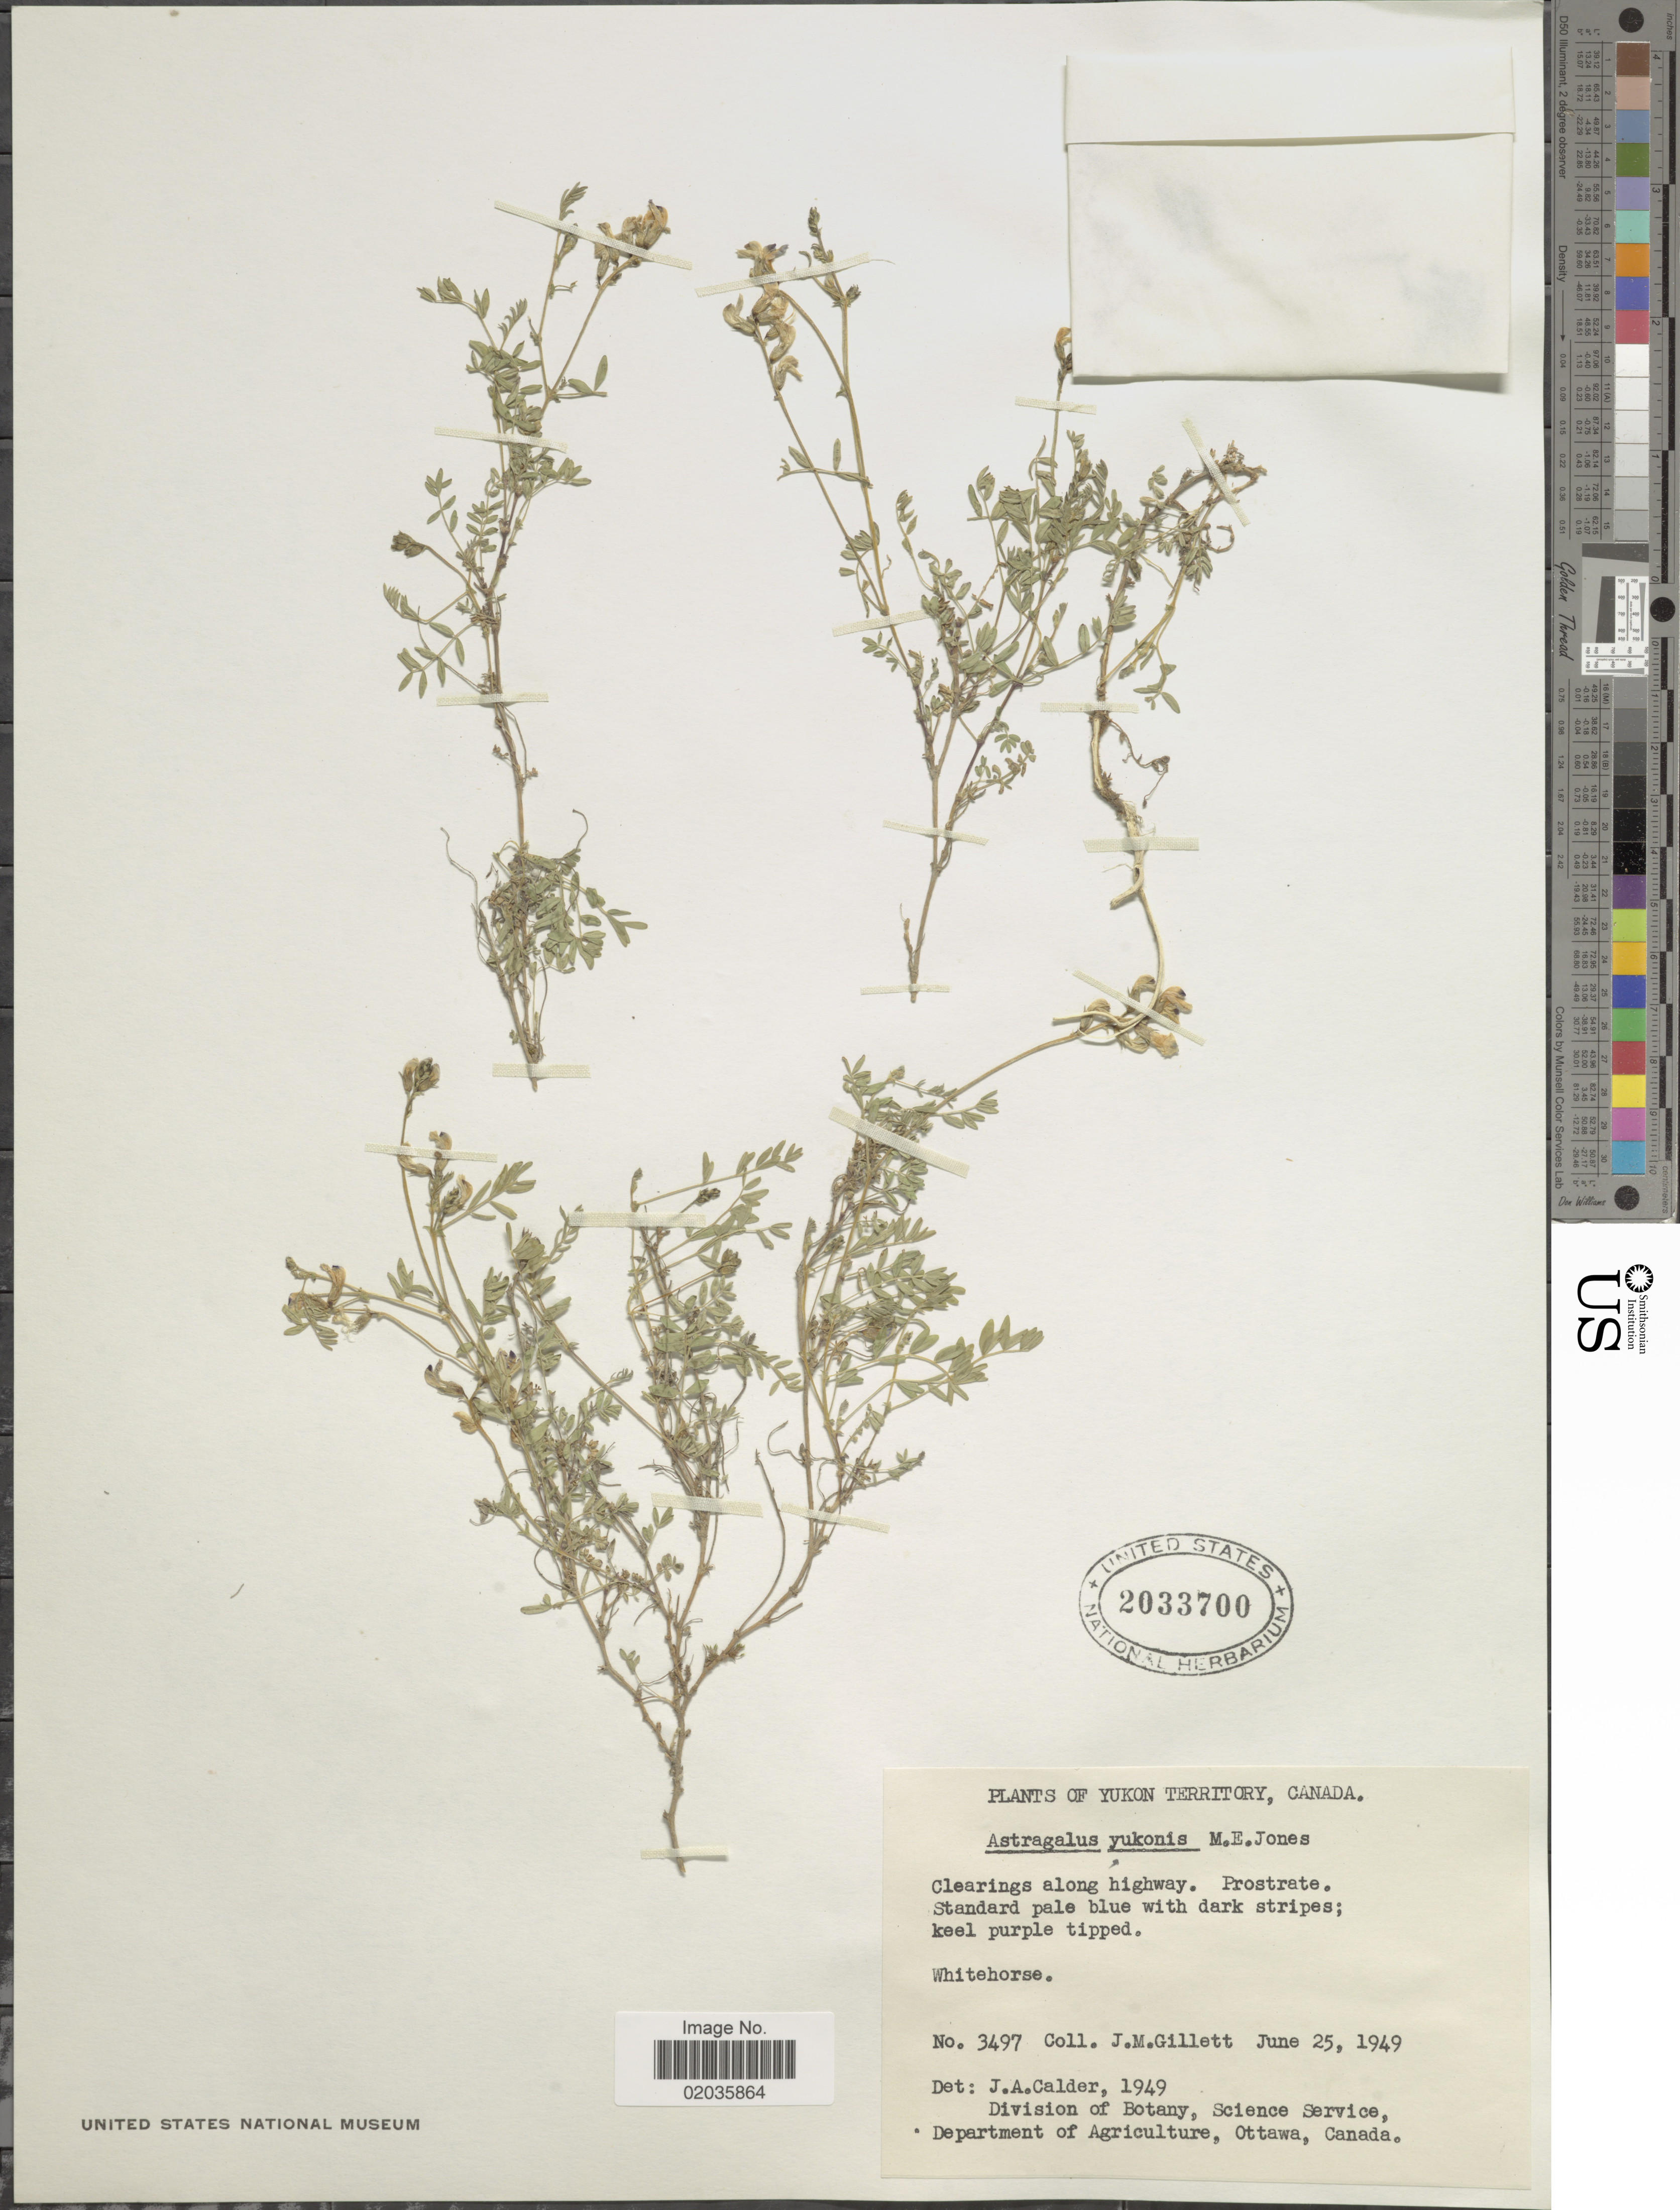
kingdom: Plantae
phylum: Tracheophyta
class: Magnoliopsida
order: Fabales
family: Fabaceae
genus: Astragalus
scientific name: Astragalus yukonis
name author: M.E. Jones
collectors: J. M. Gillett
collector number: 3497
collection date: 1949-06-25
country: Canada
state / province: Yukon Territory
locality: Clearing along highway, Whitehorse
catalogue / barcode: US 2033700